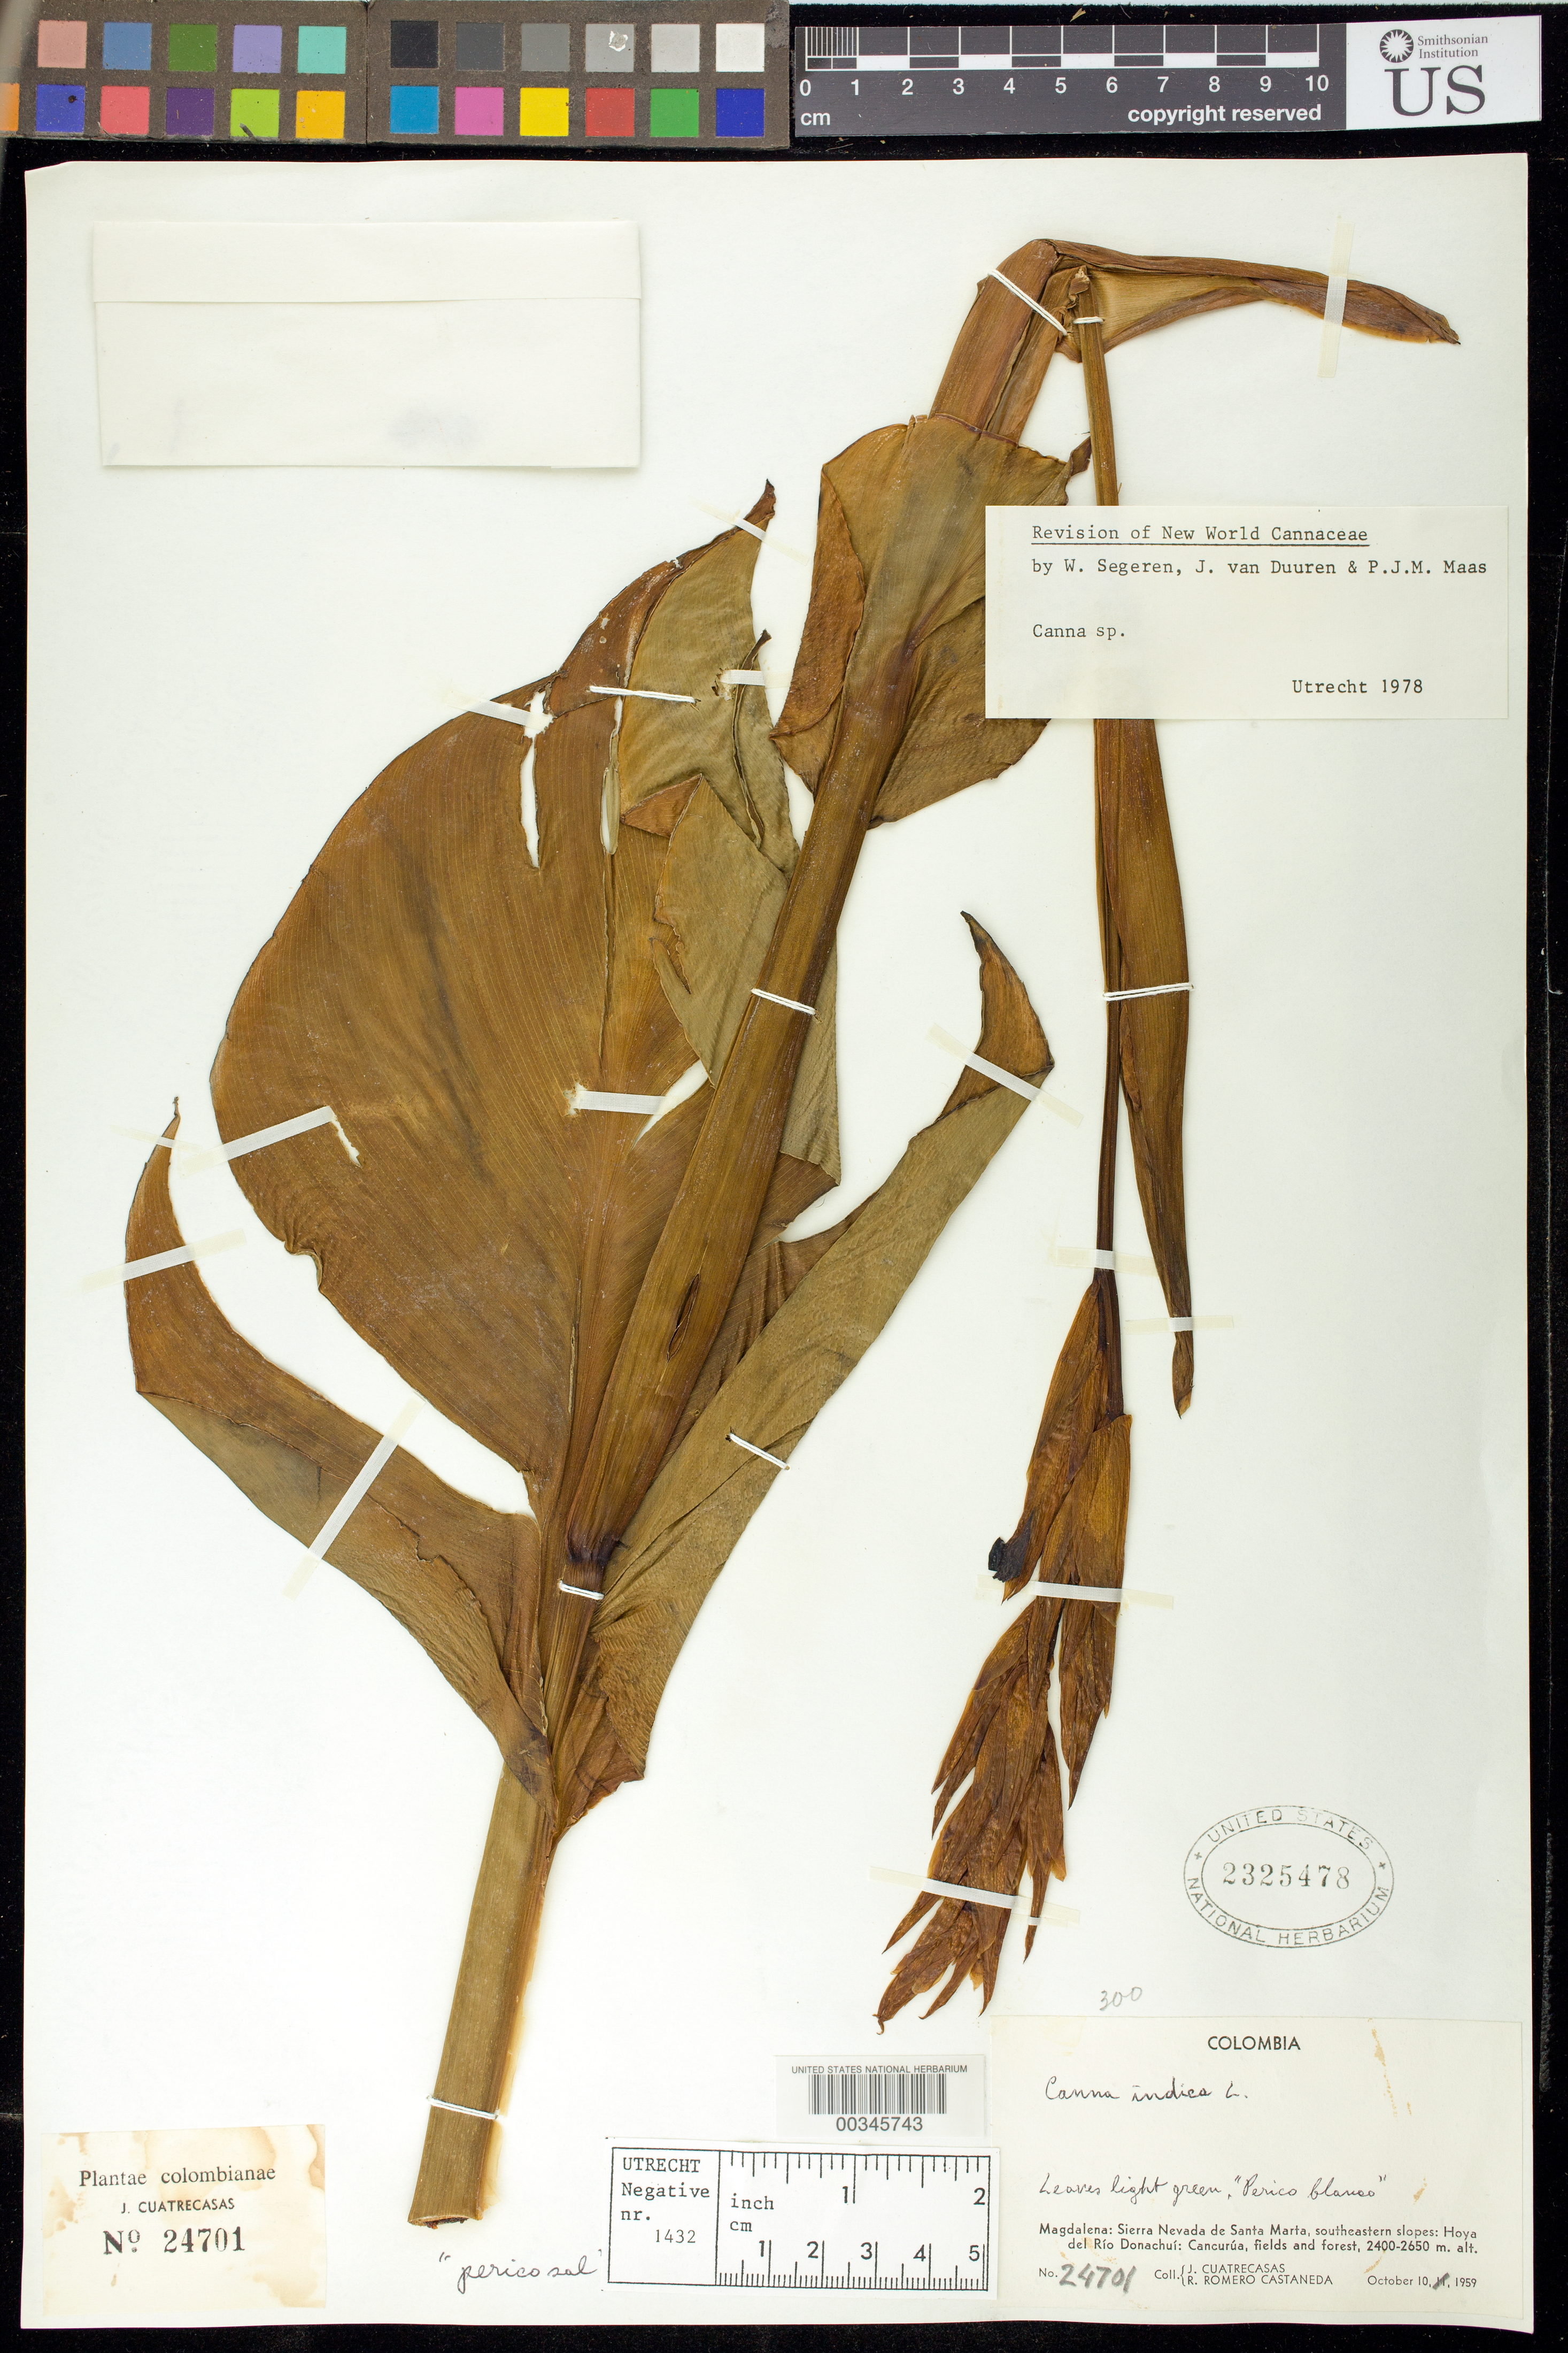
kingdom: Plantae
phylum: Tracheophyta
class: Liliopsida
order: Zingiberales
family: Cannaceae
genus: Canna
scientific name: Canna sp.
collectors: J. Cuatrecasas & R. Romero Castañeda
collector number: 24701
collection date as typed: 10 Oct 1959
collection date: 1959-10-10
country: Colombia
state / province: Magdalena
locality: Sierra Nevada de Santa Marta, southeastern slopes: Hoya del Rio Donachui: Cancurua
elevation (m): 2400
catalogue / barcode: US 2325478